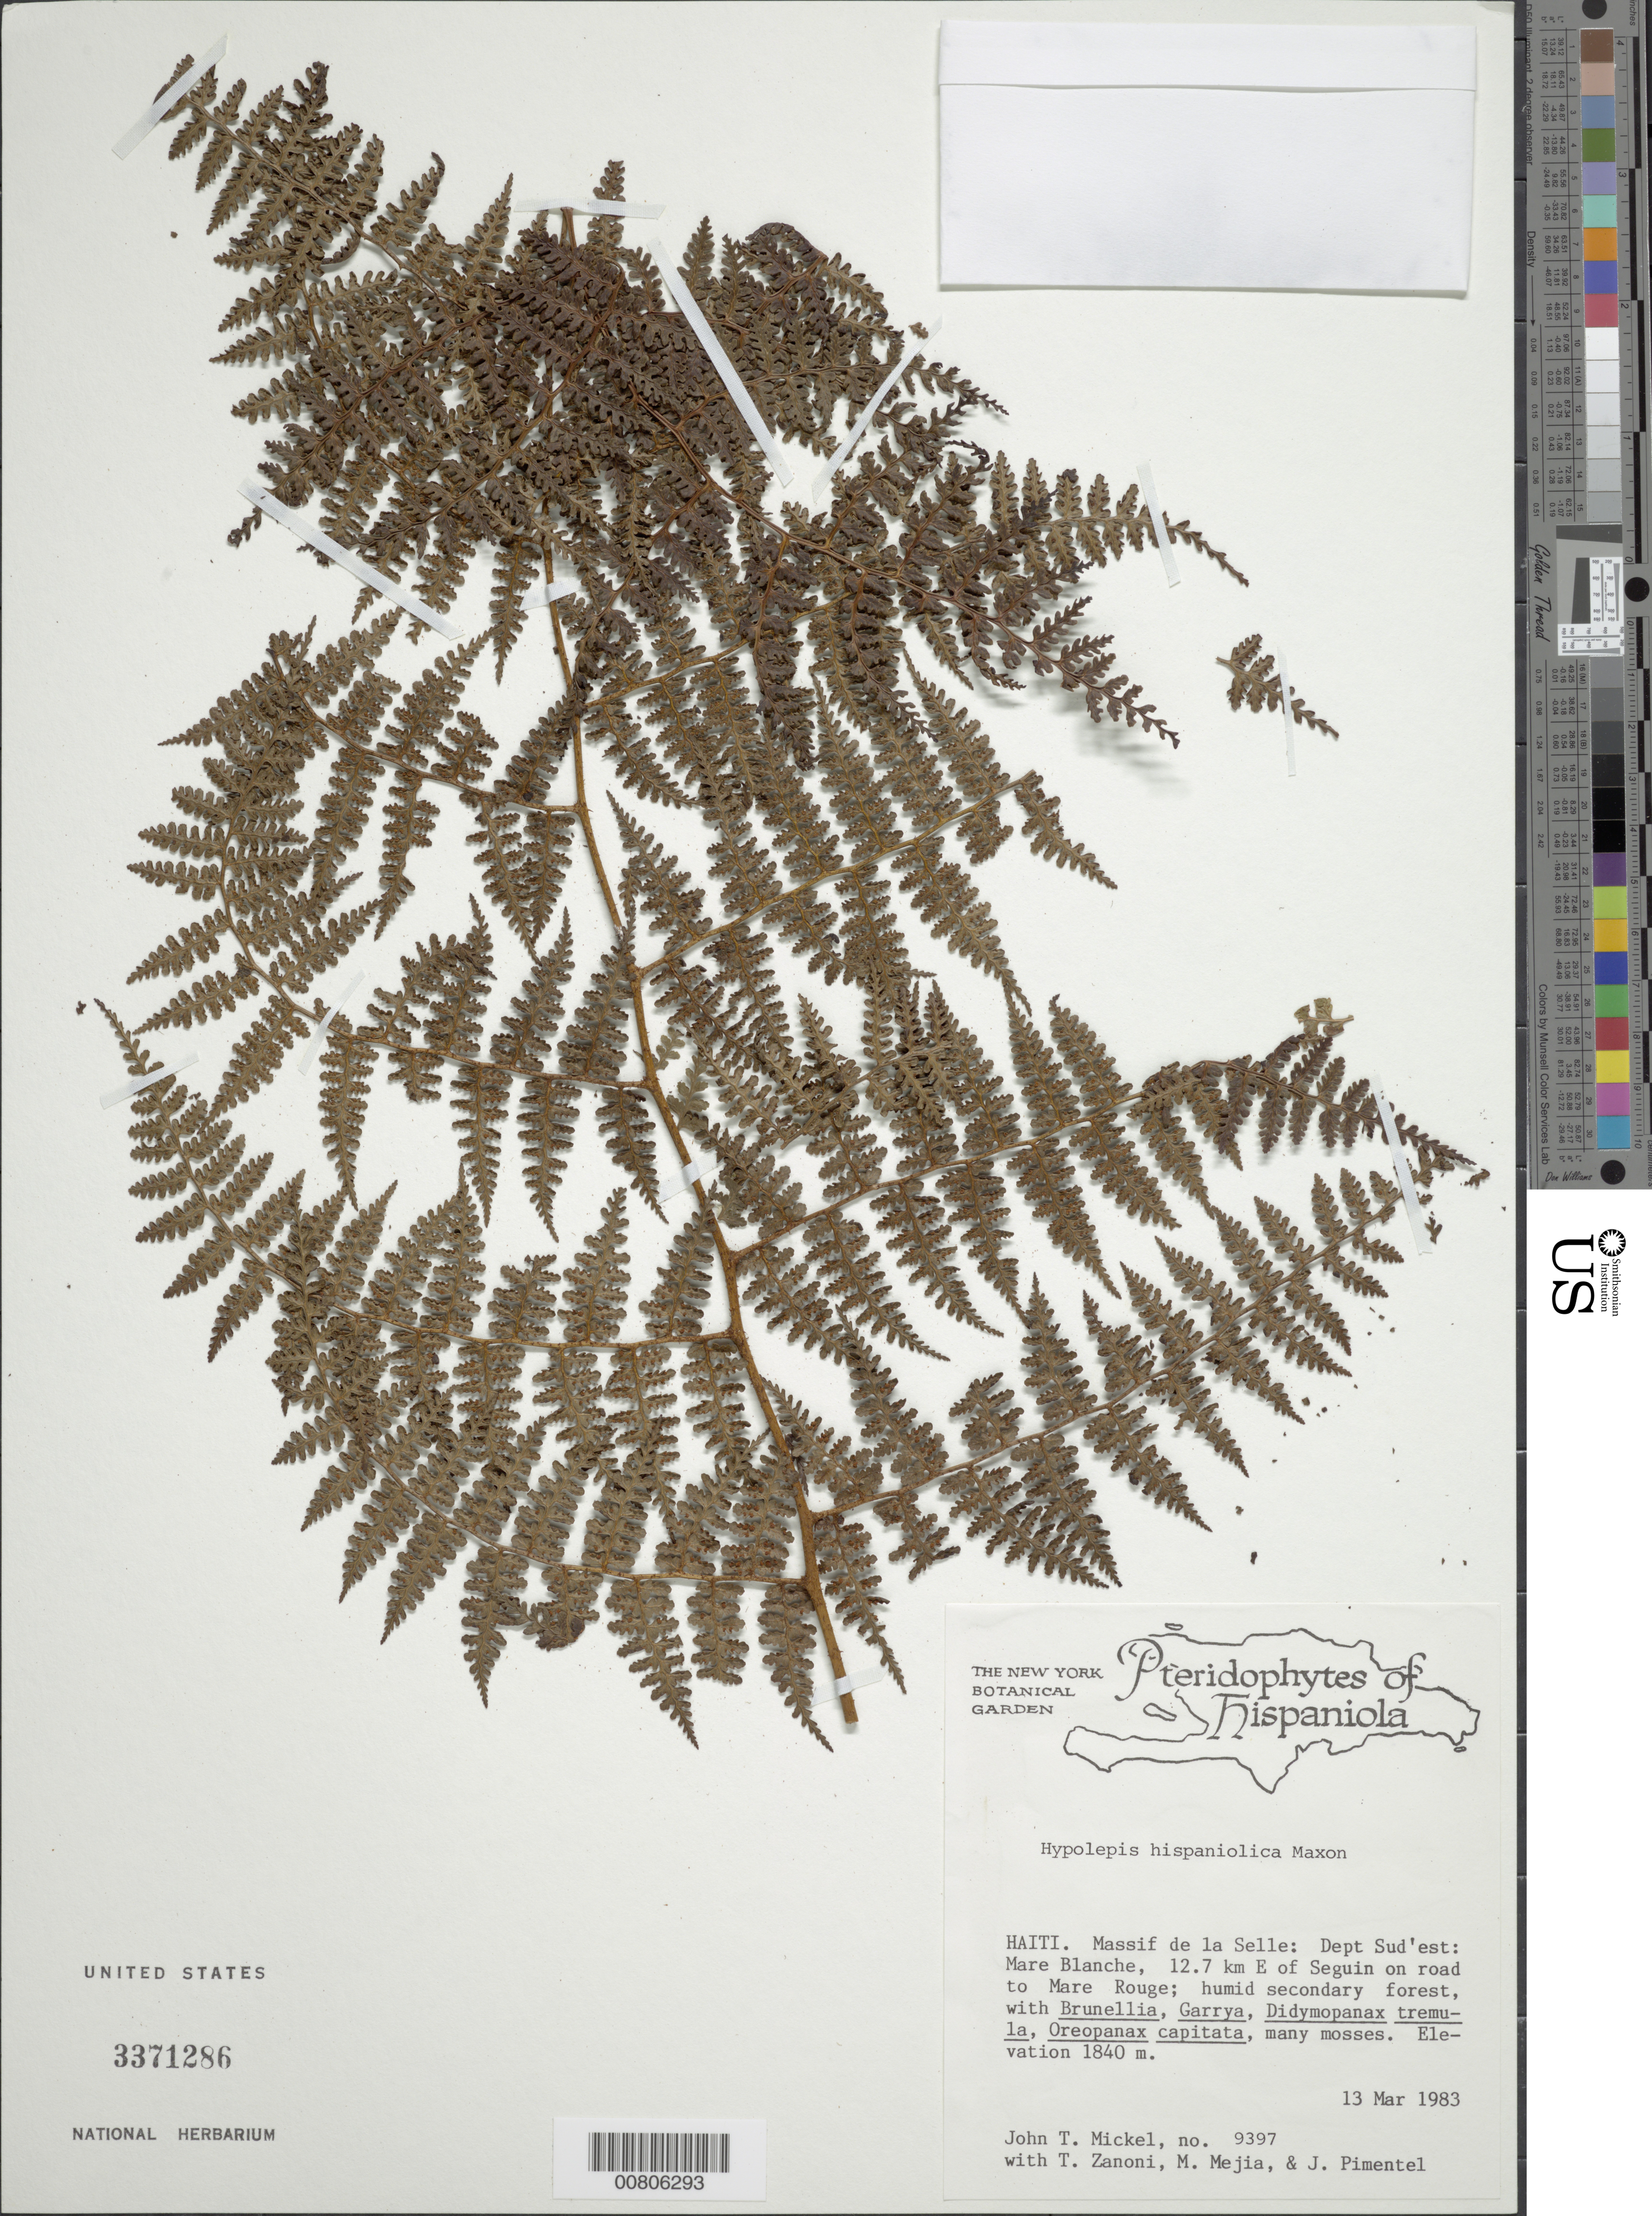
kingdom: Plantae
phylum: Tracheophyta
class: Polypodiopsida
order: Polypodiales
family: Dennstaedtiaceae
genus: Hypolepis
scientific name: Hypolepis hispaniolica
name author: Maxon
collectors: J. T. Mickel, T. A. Zanoni, M. Mejia & J. Pimentel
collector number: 9397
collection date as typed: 13 Mar 1983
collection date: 1983-03-13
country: Haiti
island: Hispaniola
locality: Dept Sud'est, Mare Blanche, 12.7 km E of Seguin on road to Mare Rouge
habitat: Humid secondary forest, with Brunellia, Garrya, Didymopanax tremula, Oreopanax capitata, many mosses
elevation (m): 1840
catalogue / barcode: US 3371286